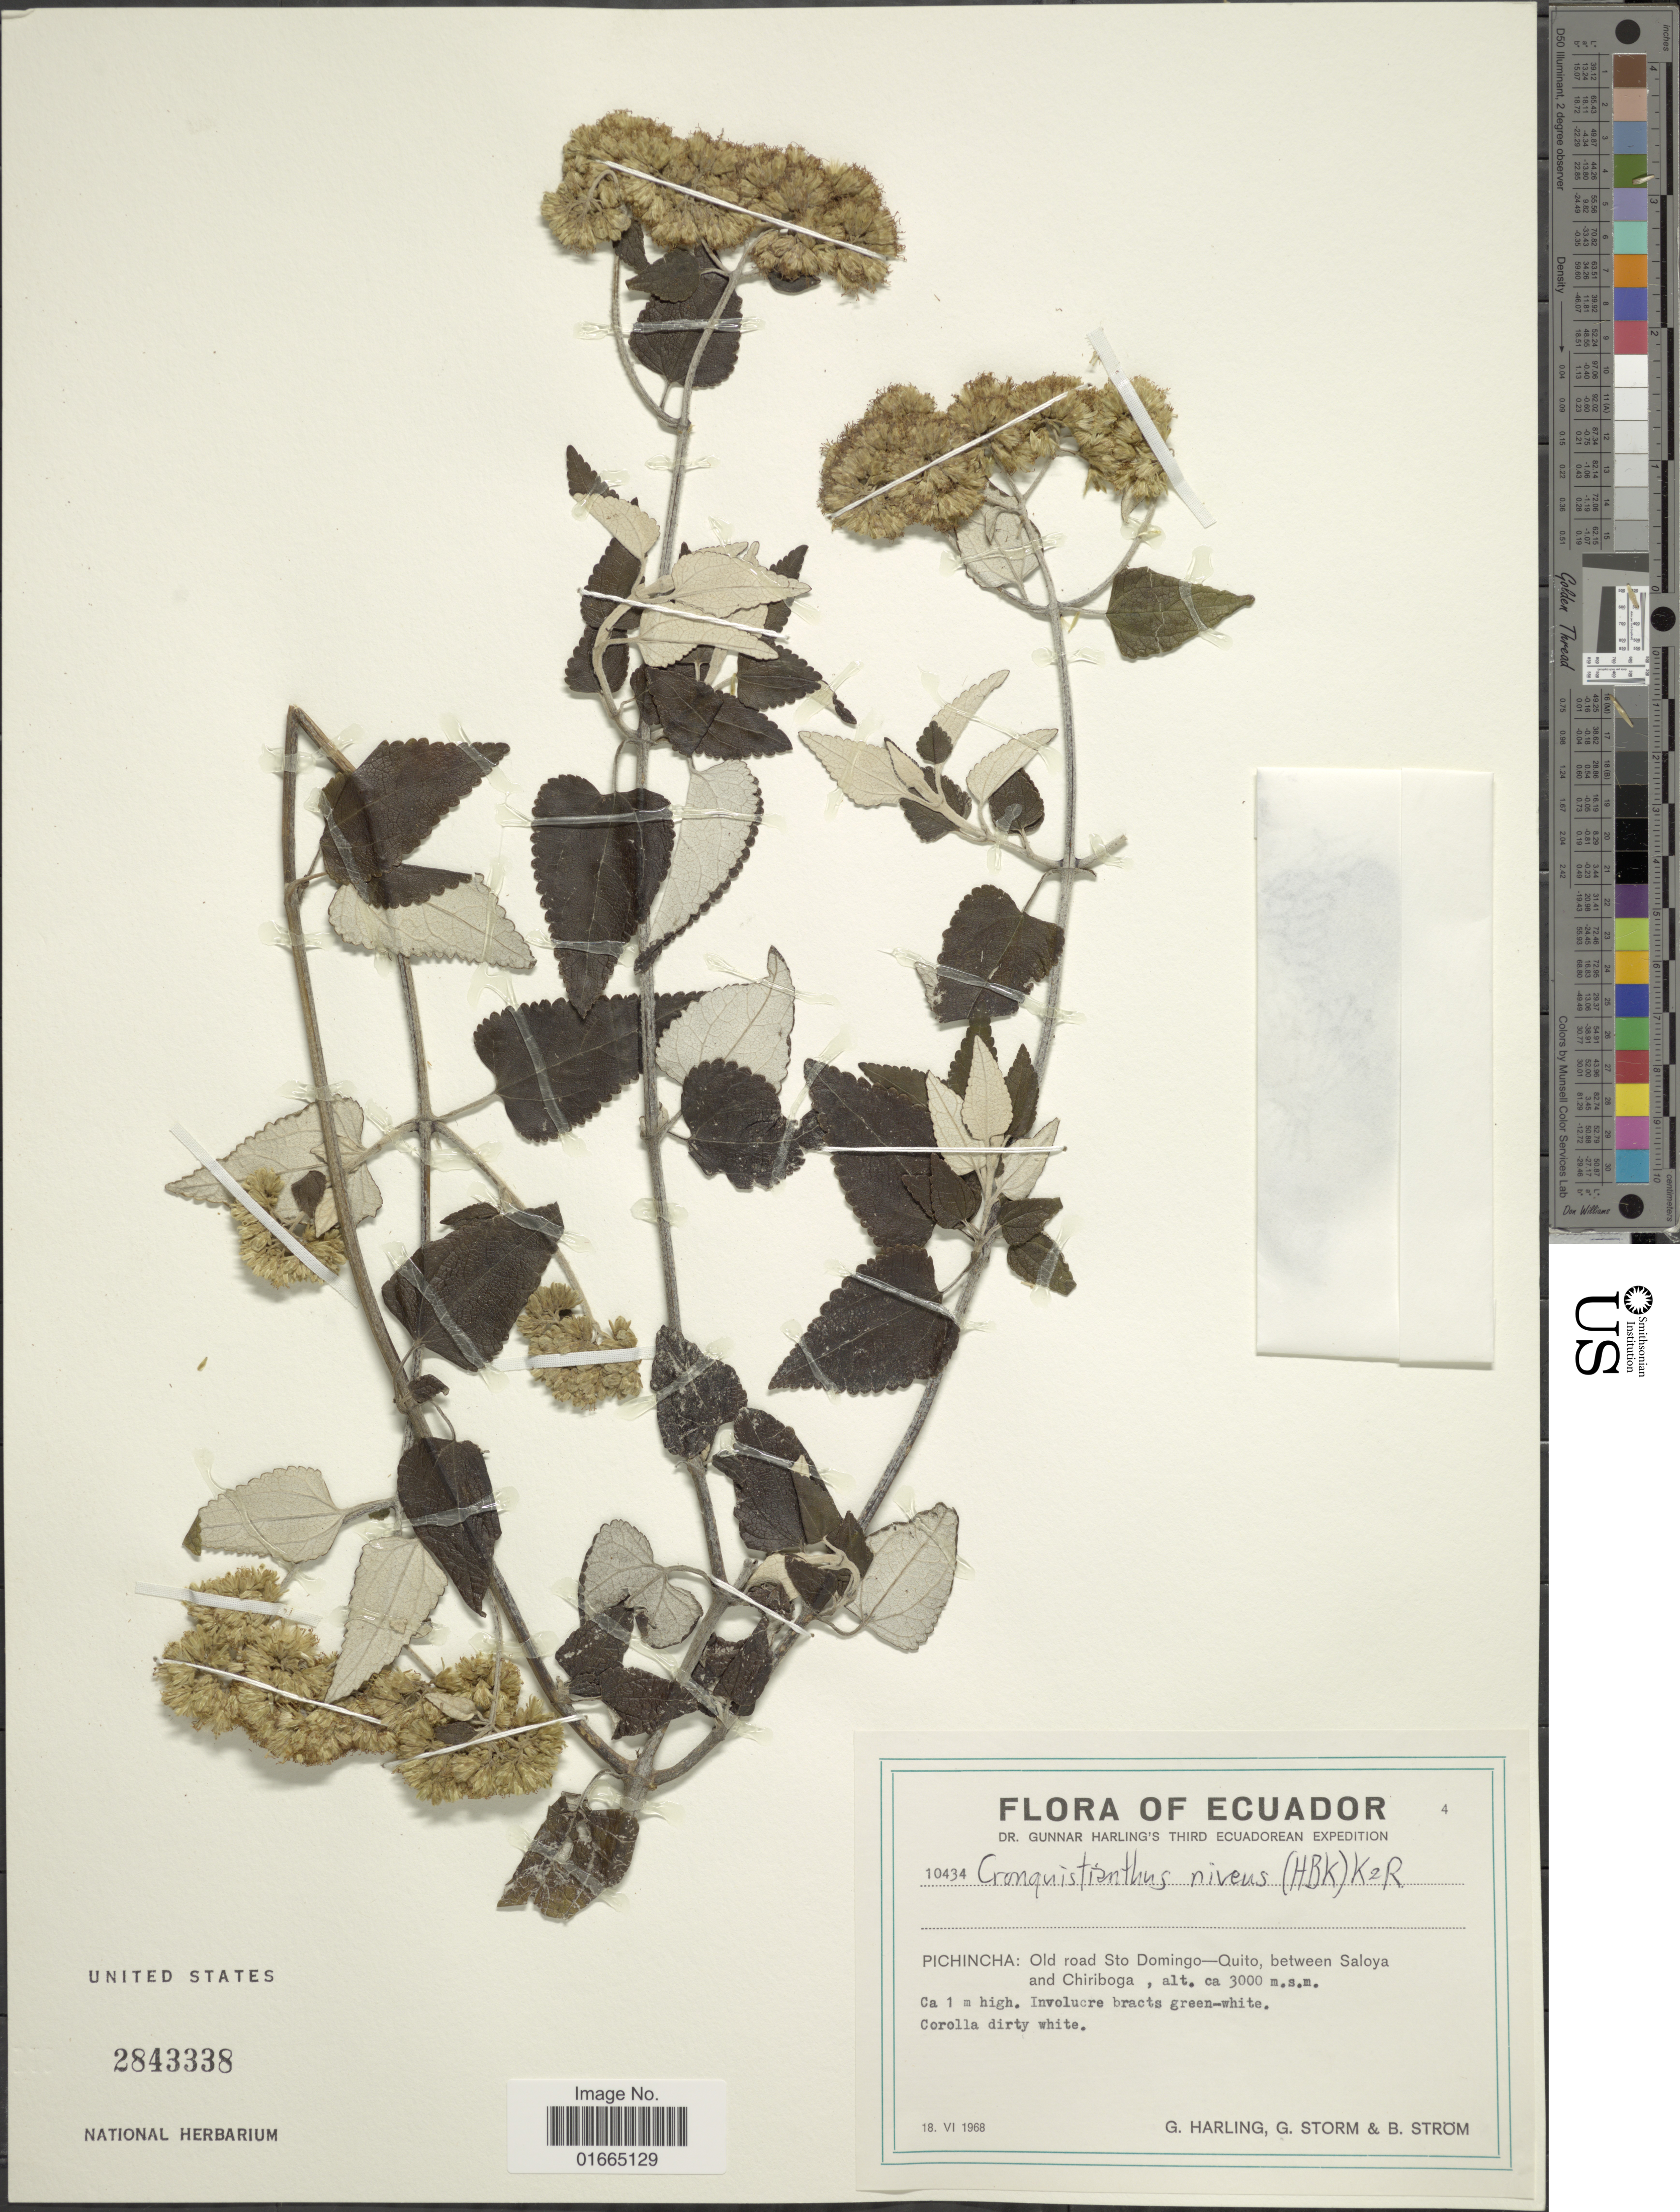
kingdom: Plantae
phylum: Tracheophyta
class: Magnoliopsida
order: Asterales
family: Asteraceae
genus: Cronquistianthus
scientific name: Cronquistianthus niveus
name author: (Kunth) R.M. King & H. Rob.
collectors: G. Harling, G. Storm & B. Ström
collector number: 10434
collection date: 1968-06-18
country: Ecuador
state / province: Pichincha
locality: Pichincha: Old road Sto Domingo - Quito, between Saloya and Chiriboga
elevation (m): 3000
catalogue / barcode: US 2843338